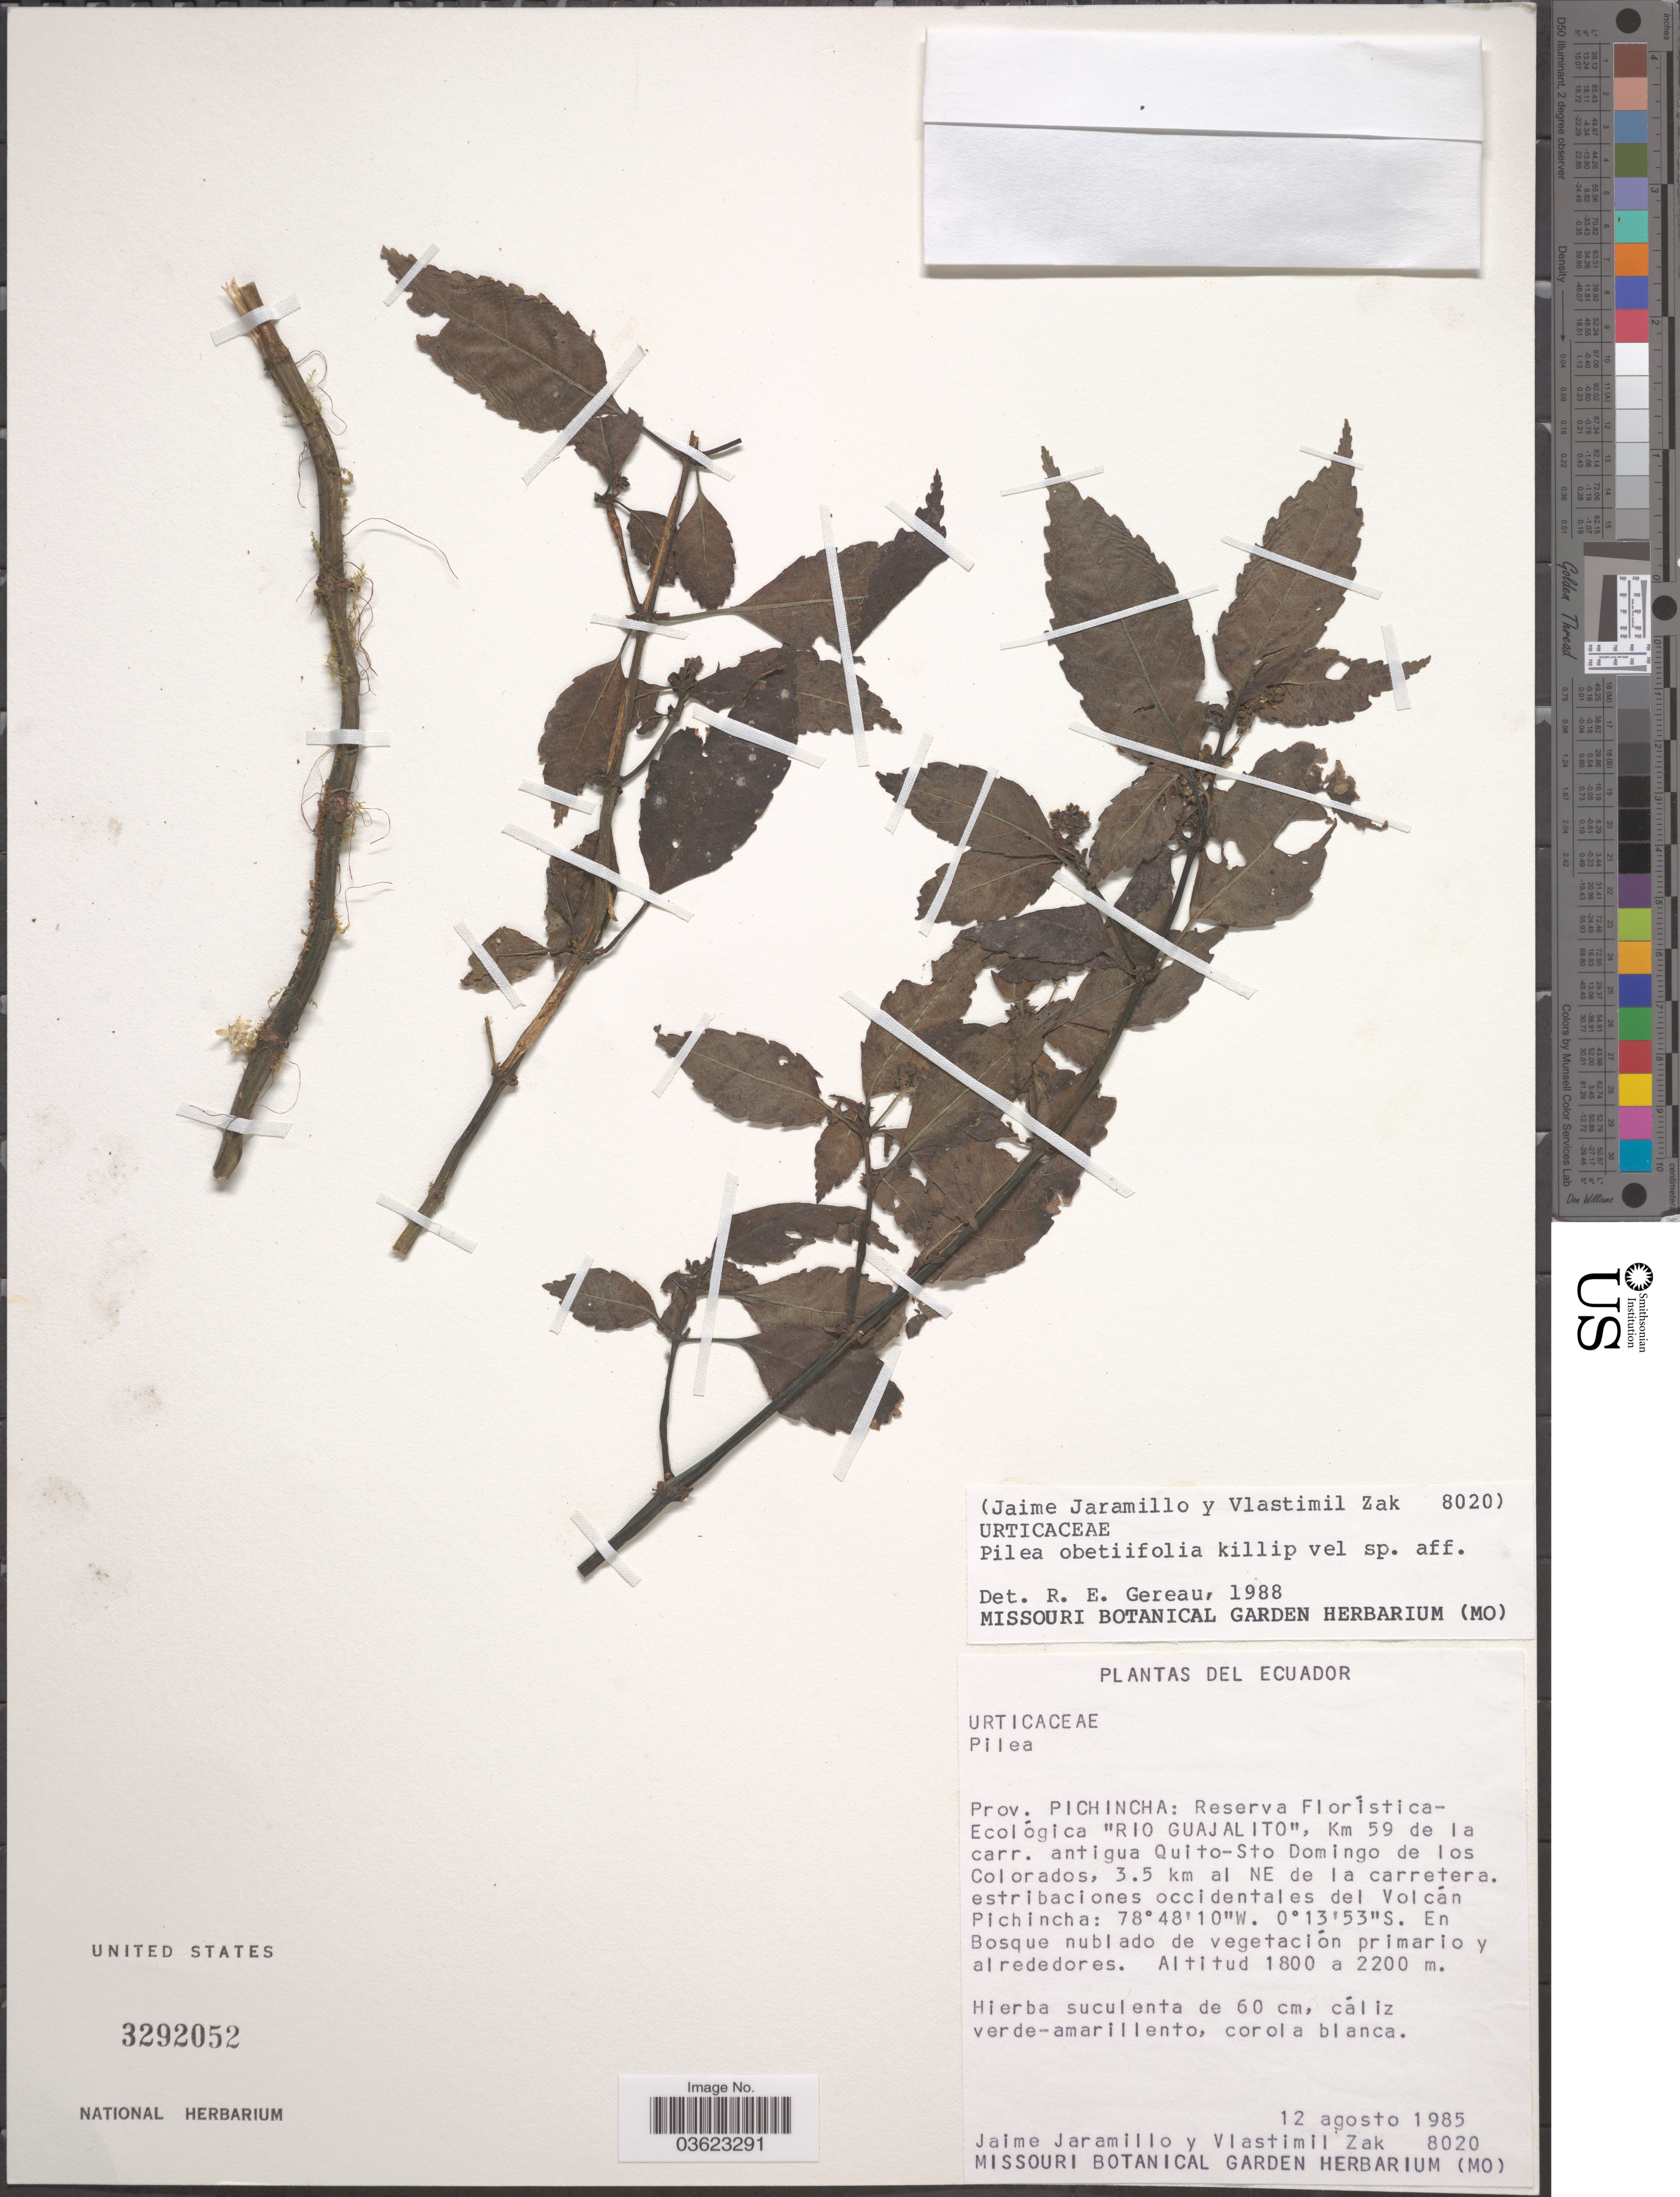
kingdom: Plantae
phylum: Tracheophyta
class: Magnoliopsida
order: Rosales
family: Urticaceae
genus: Pilea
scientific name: Pilea obetiaefolia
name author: Killip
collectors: J. Jaramillo & V. Zak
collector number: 8020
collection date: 1985-08-12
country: Ecuador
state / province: Pichincha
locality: Reserva Florística-Ecológica "Rio Guajalito", Km 59 de la carr. antigua Quito-Sto Domingo de los Colorados, 3.5 km al NE de la carretera. estribaciones occidentales del Volcán Pichincha.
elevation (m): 1800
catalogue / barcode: US 3292052